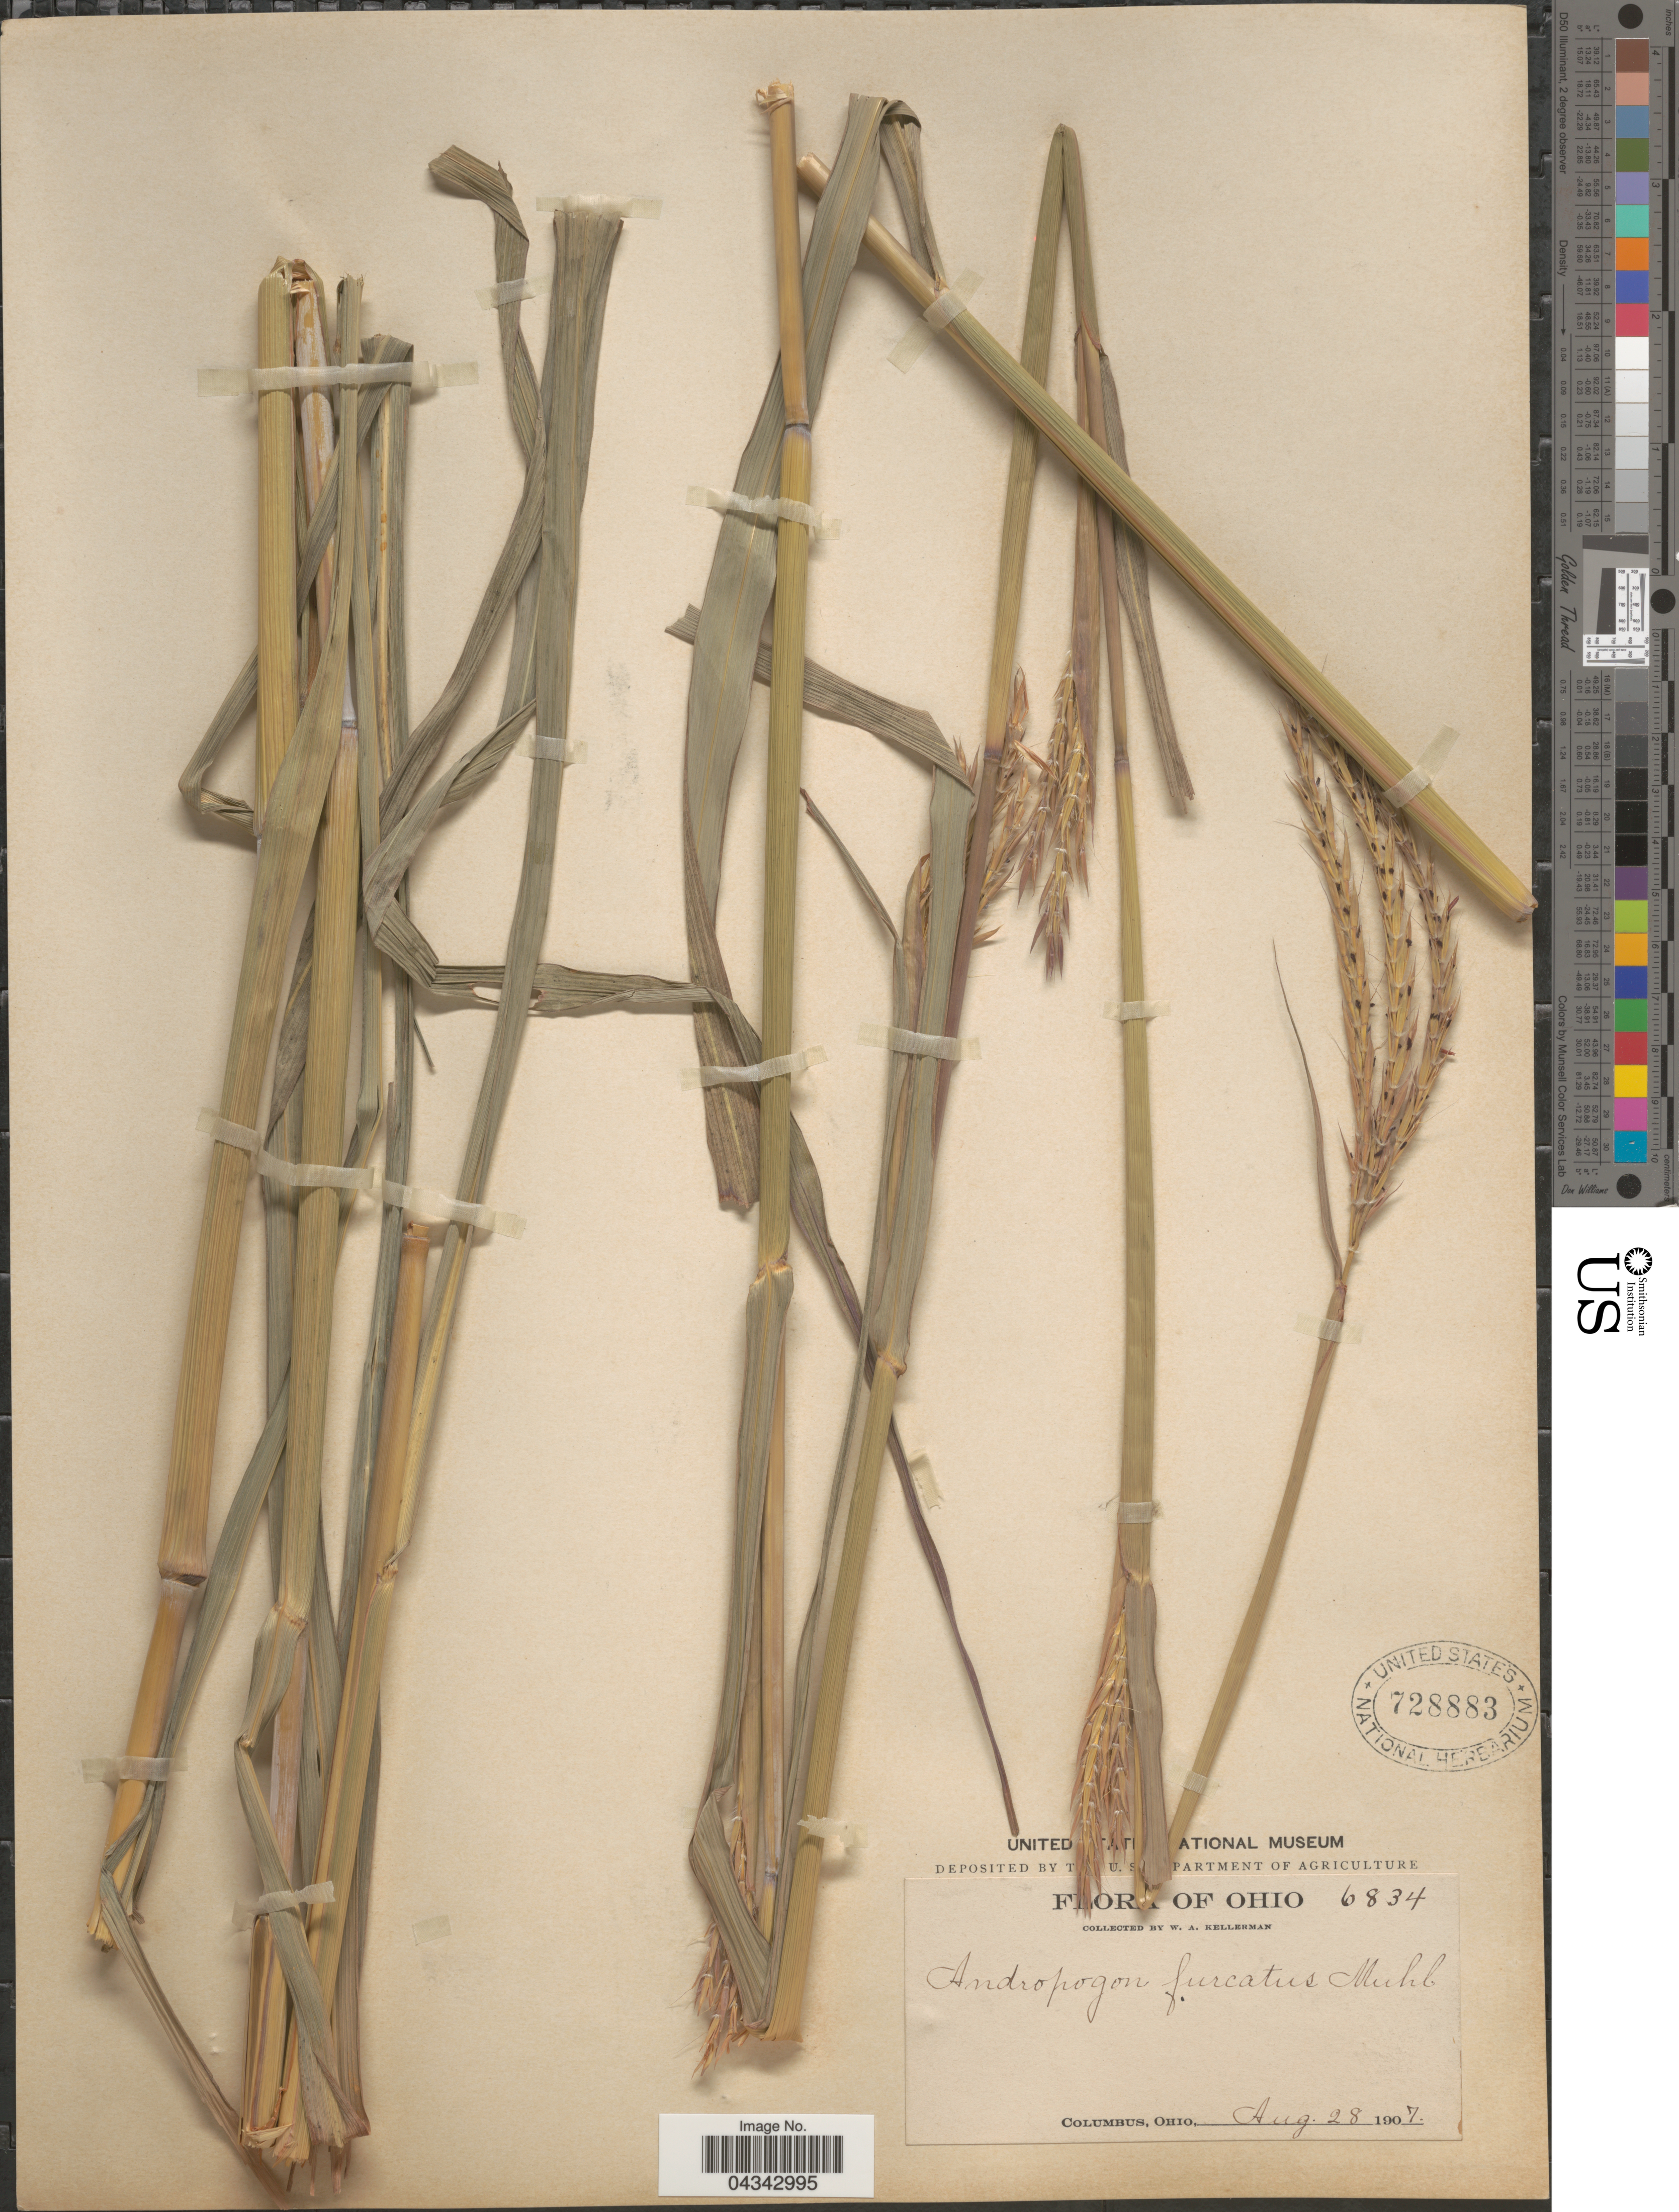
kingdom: Plantae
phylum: Tracheophyta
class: Liliopsida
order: Poales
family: Poaceae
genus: Andropogon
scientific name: Andropogon gerardii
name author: Vitman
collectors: W. Kellerman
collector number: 6834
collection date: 1907-08-28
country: United States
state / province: Ohio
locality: Columbus.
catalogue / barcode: US 728883